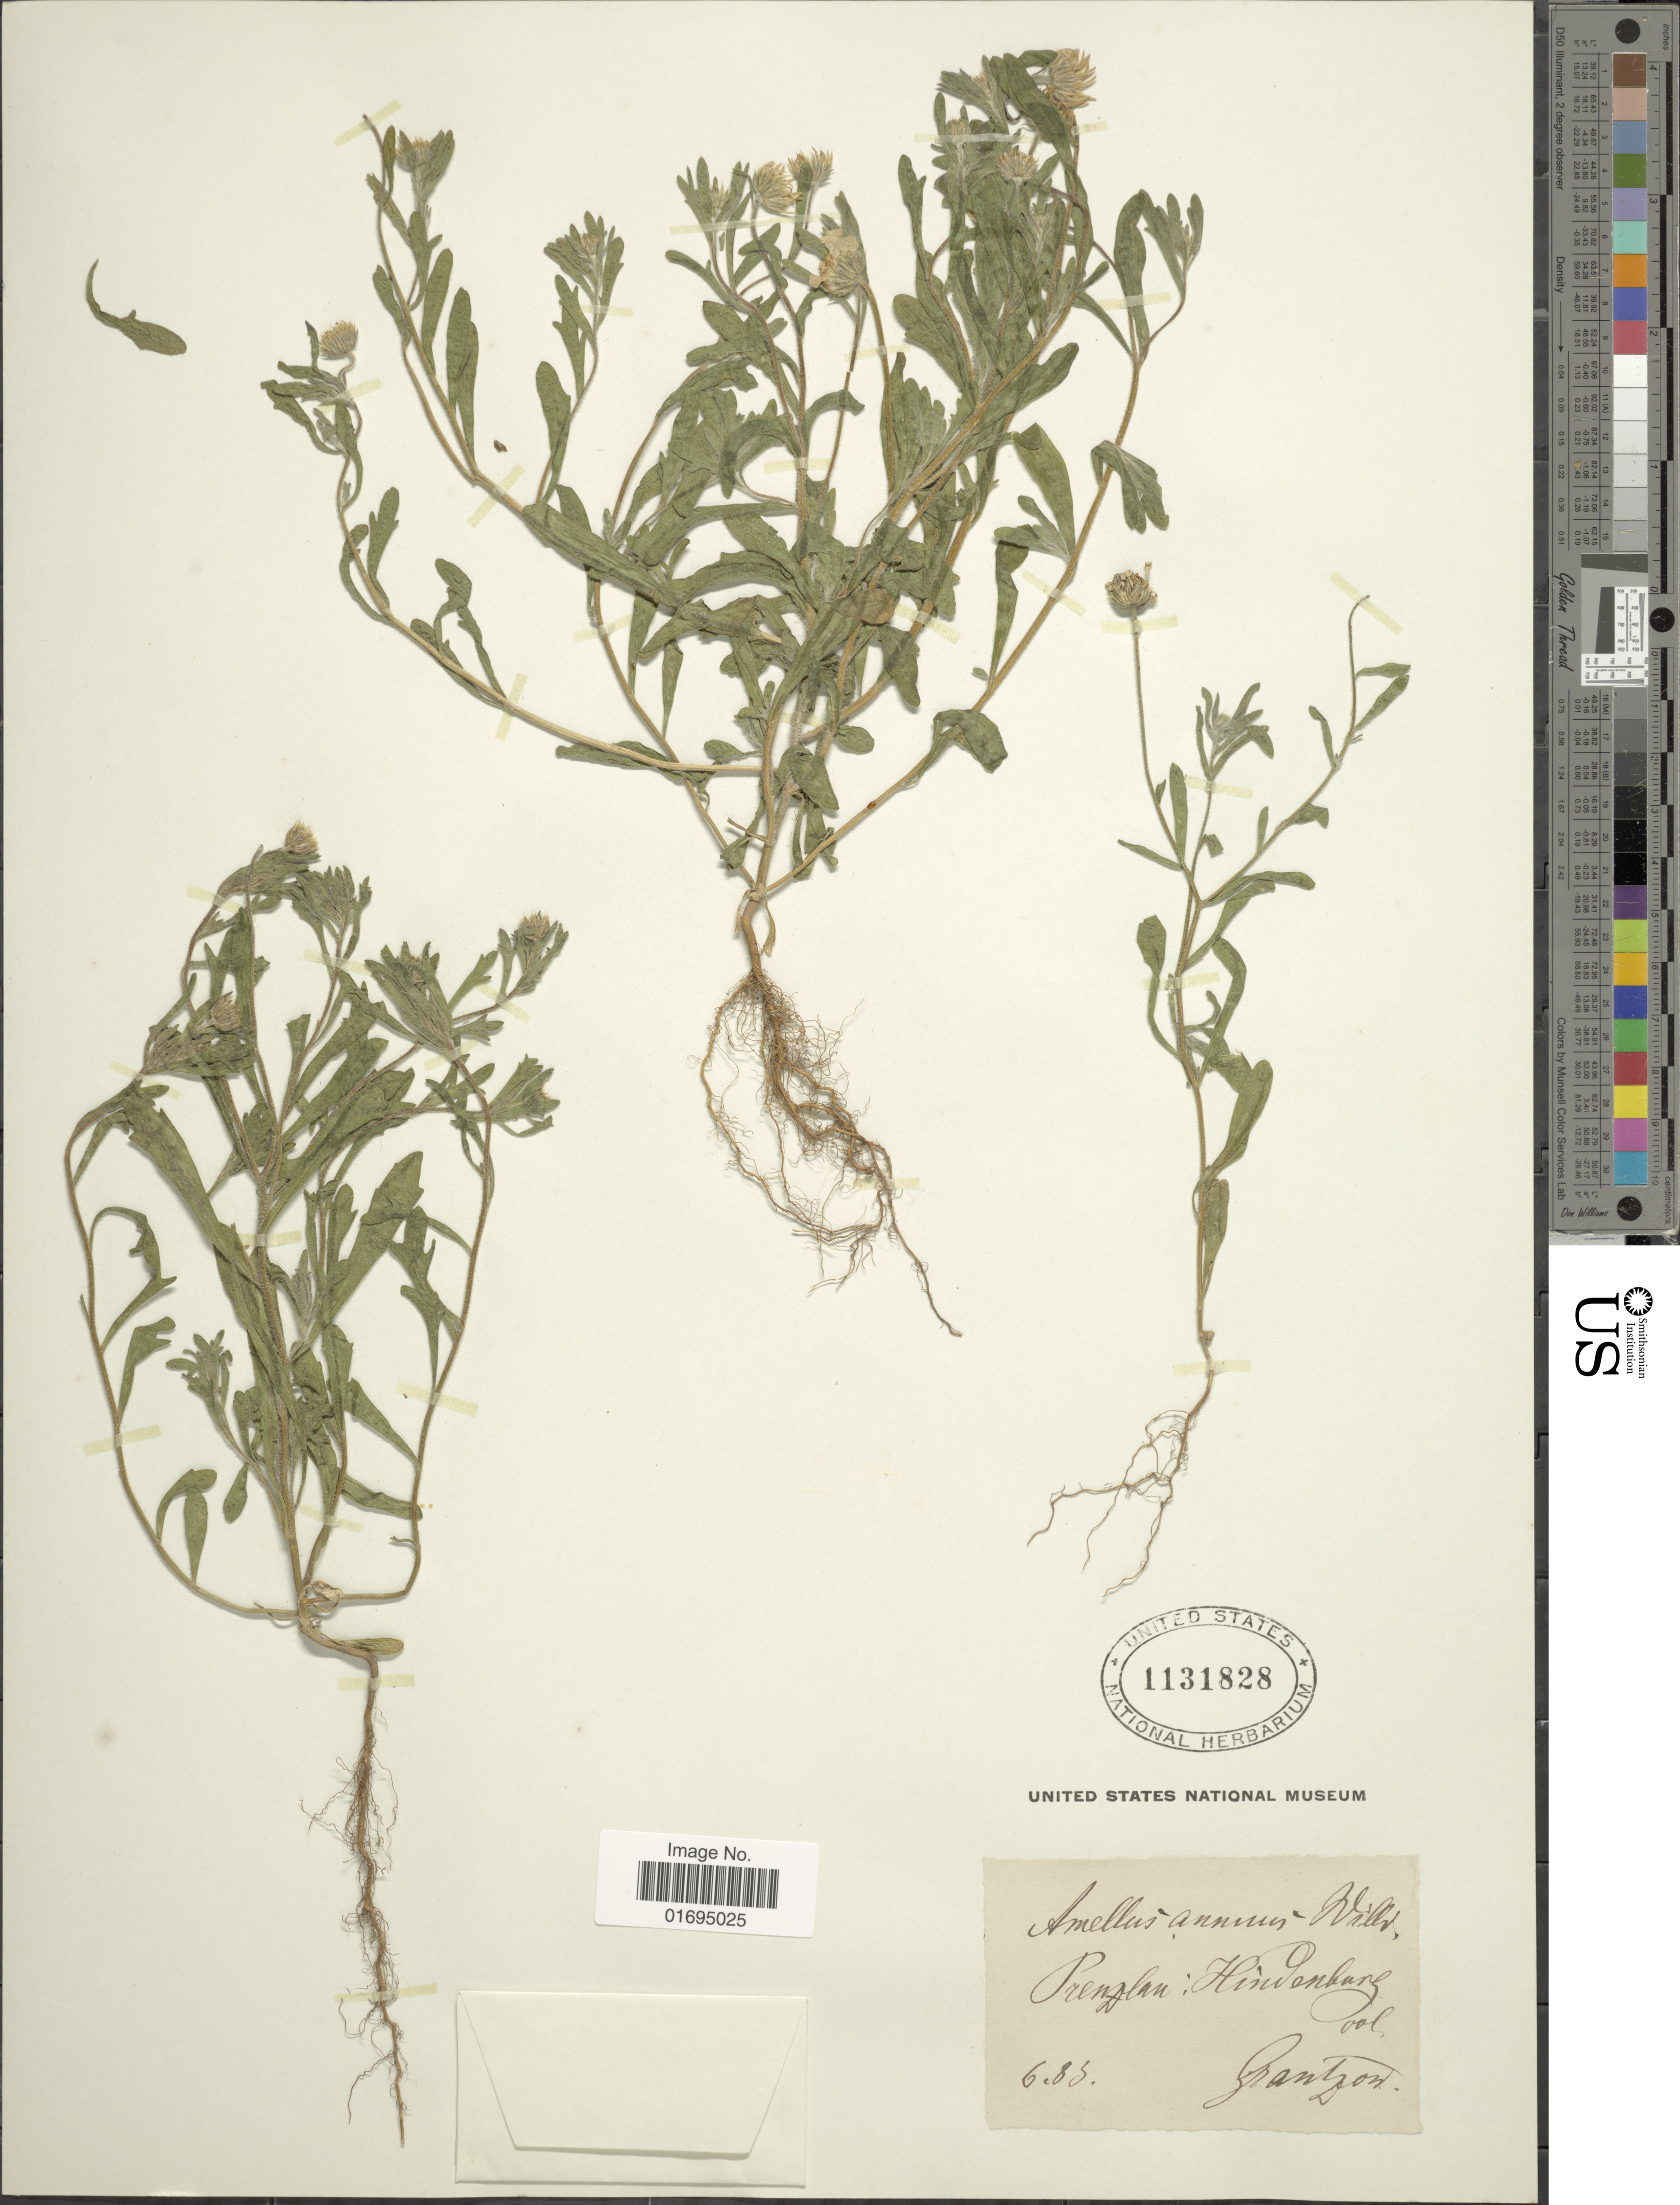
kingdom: Plantae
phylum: Tracheophyta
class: Magnoliopsida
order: Asterales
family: Asteraceae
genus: Amellus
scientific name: Amellus annuus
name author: Willd.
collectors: Grantzow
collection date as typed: Transcribed d/m/y: /6/85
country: Germany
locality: Prenzlan: Hinvenbang, vol. [interpreted]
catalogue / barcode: US 1131828